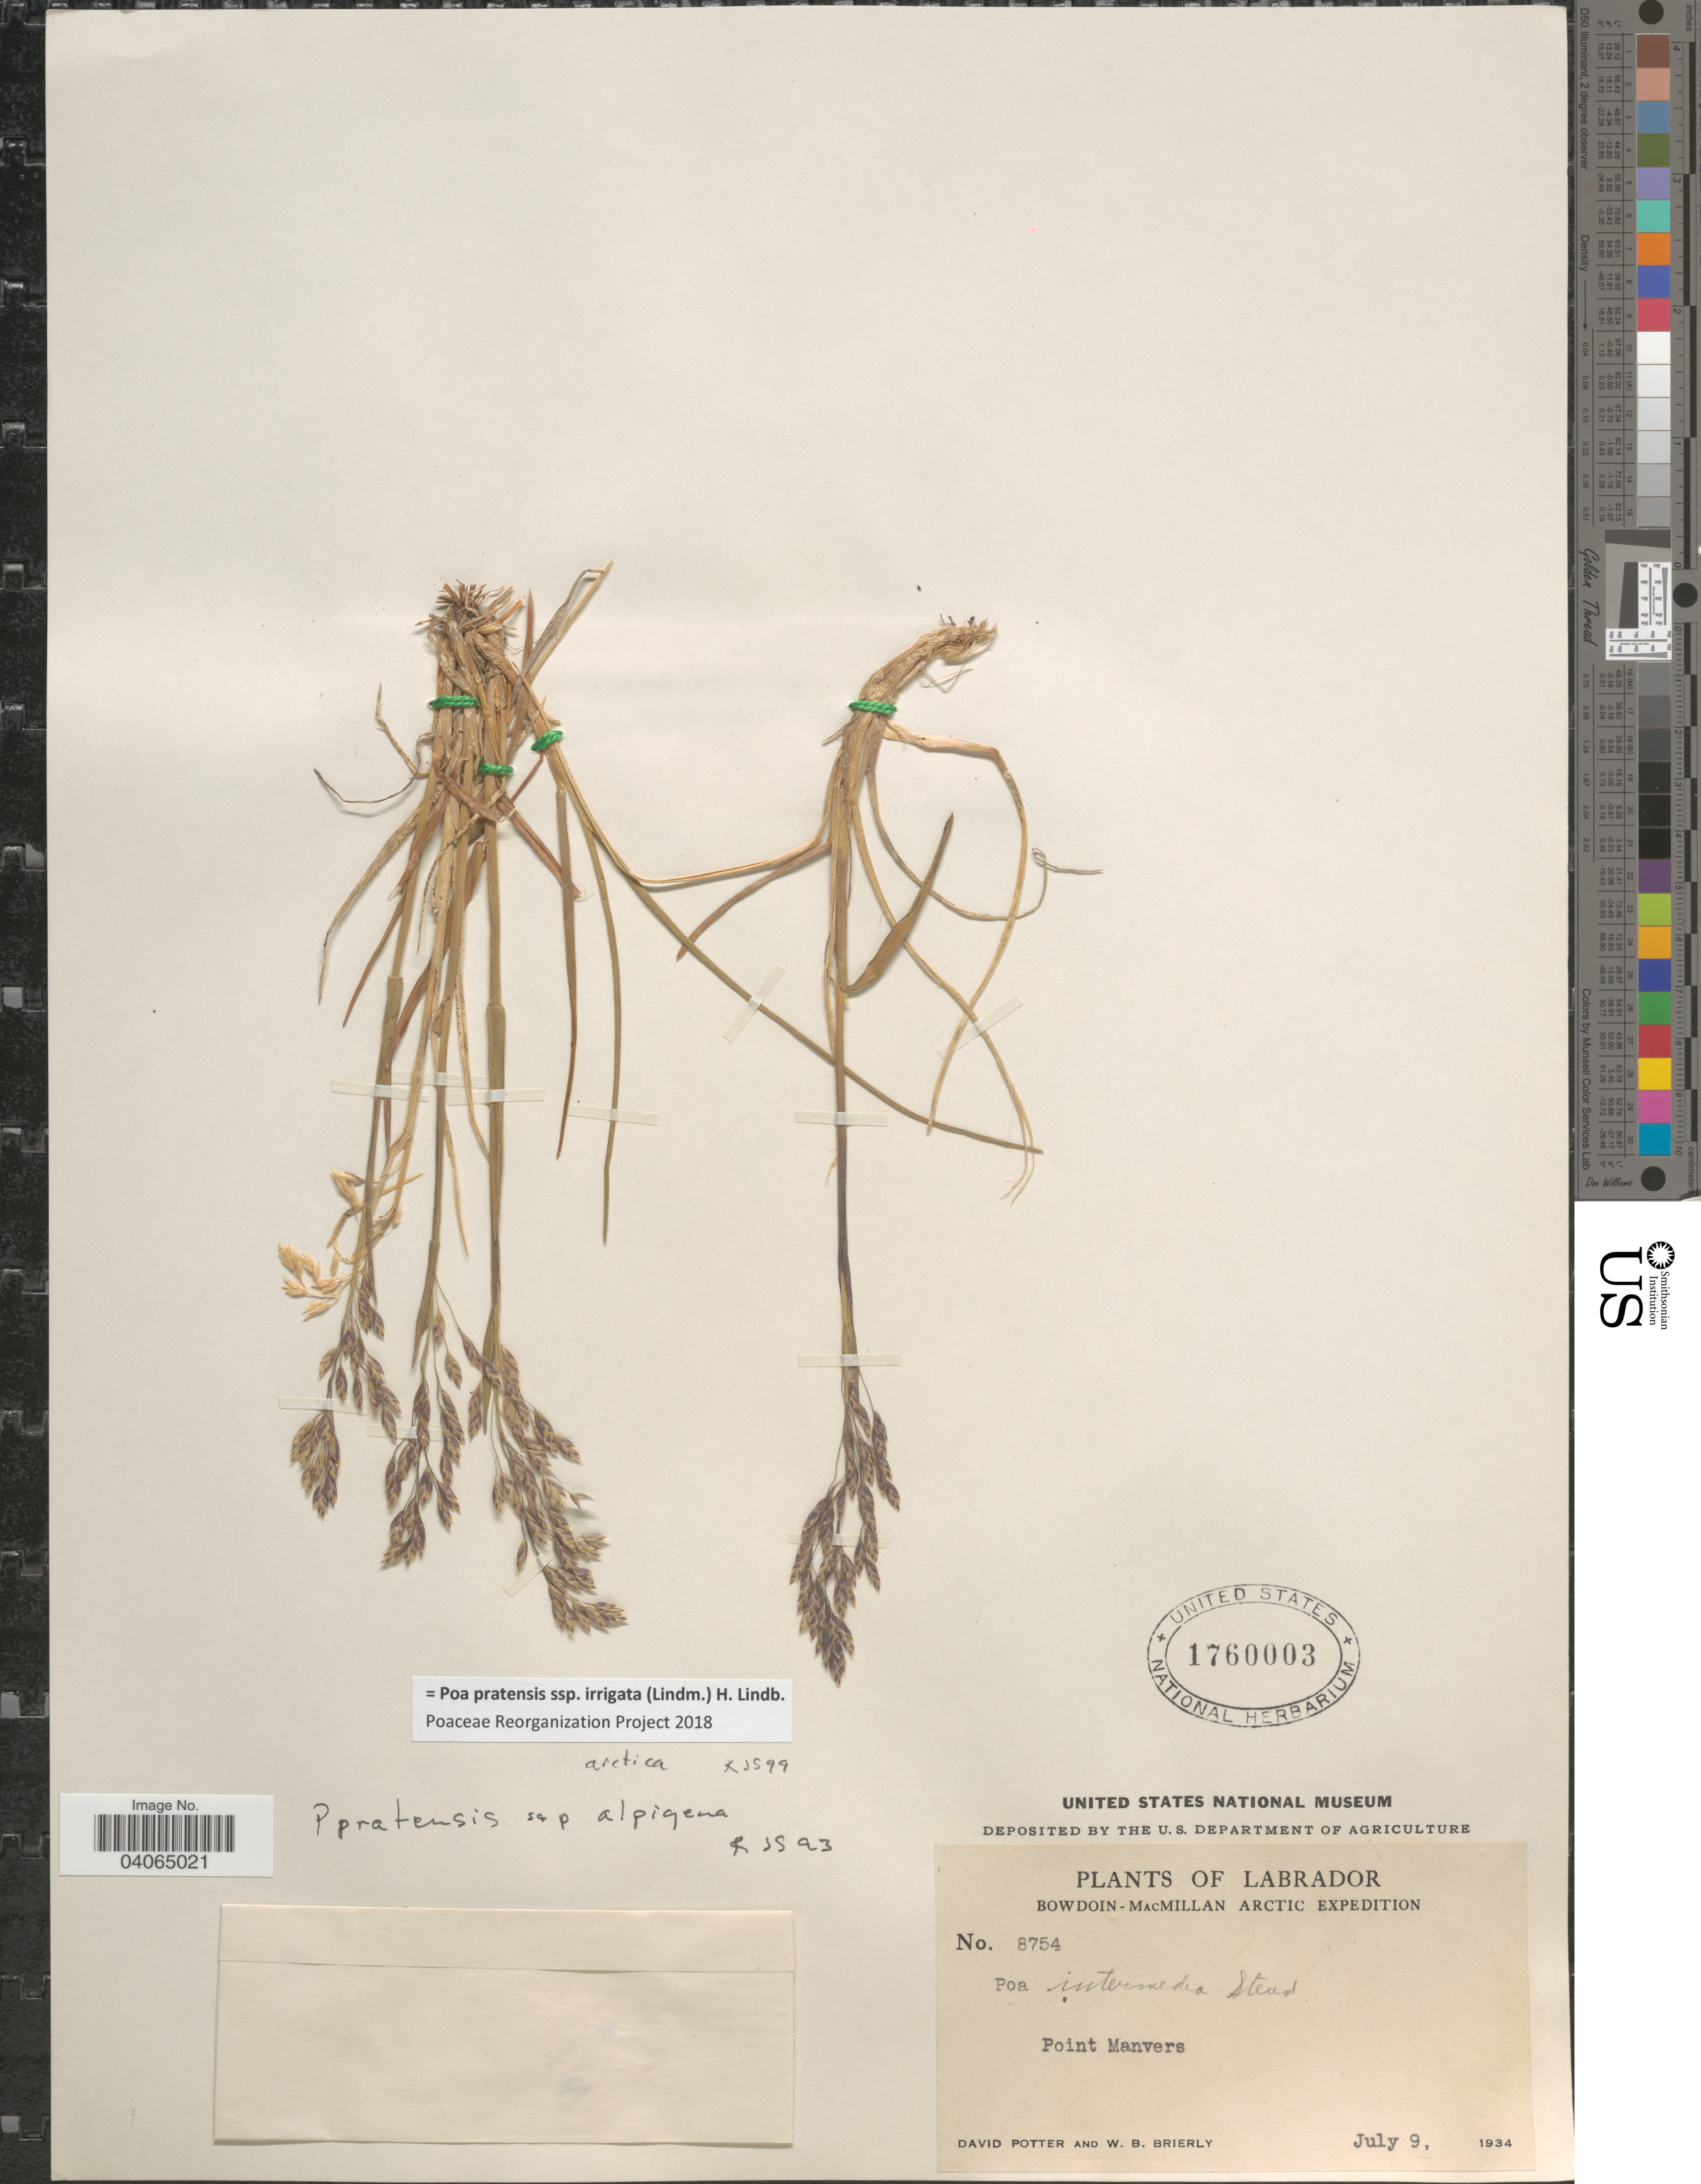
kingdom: Plantae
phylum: Tracheophyta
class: Liliopsida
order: Poales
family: Poaceae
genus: Poa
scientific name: Poa pratensis subsp. irrigata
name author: (Lindm.) H. Lindb.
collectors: D. Potter & W. Brierly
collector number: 8754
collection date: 1934-07-09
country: Canada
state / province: Newfoundland and Labrador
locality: Labrador. Bowdoin - MacMillan Arctic Expedition. Point Manvers.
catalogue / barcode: US 1760003